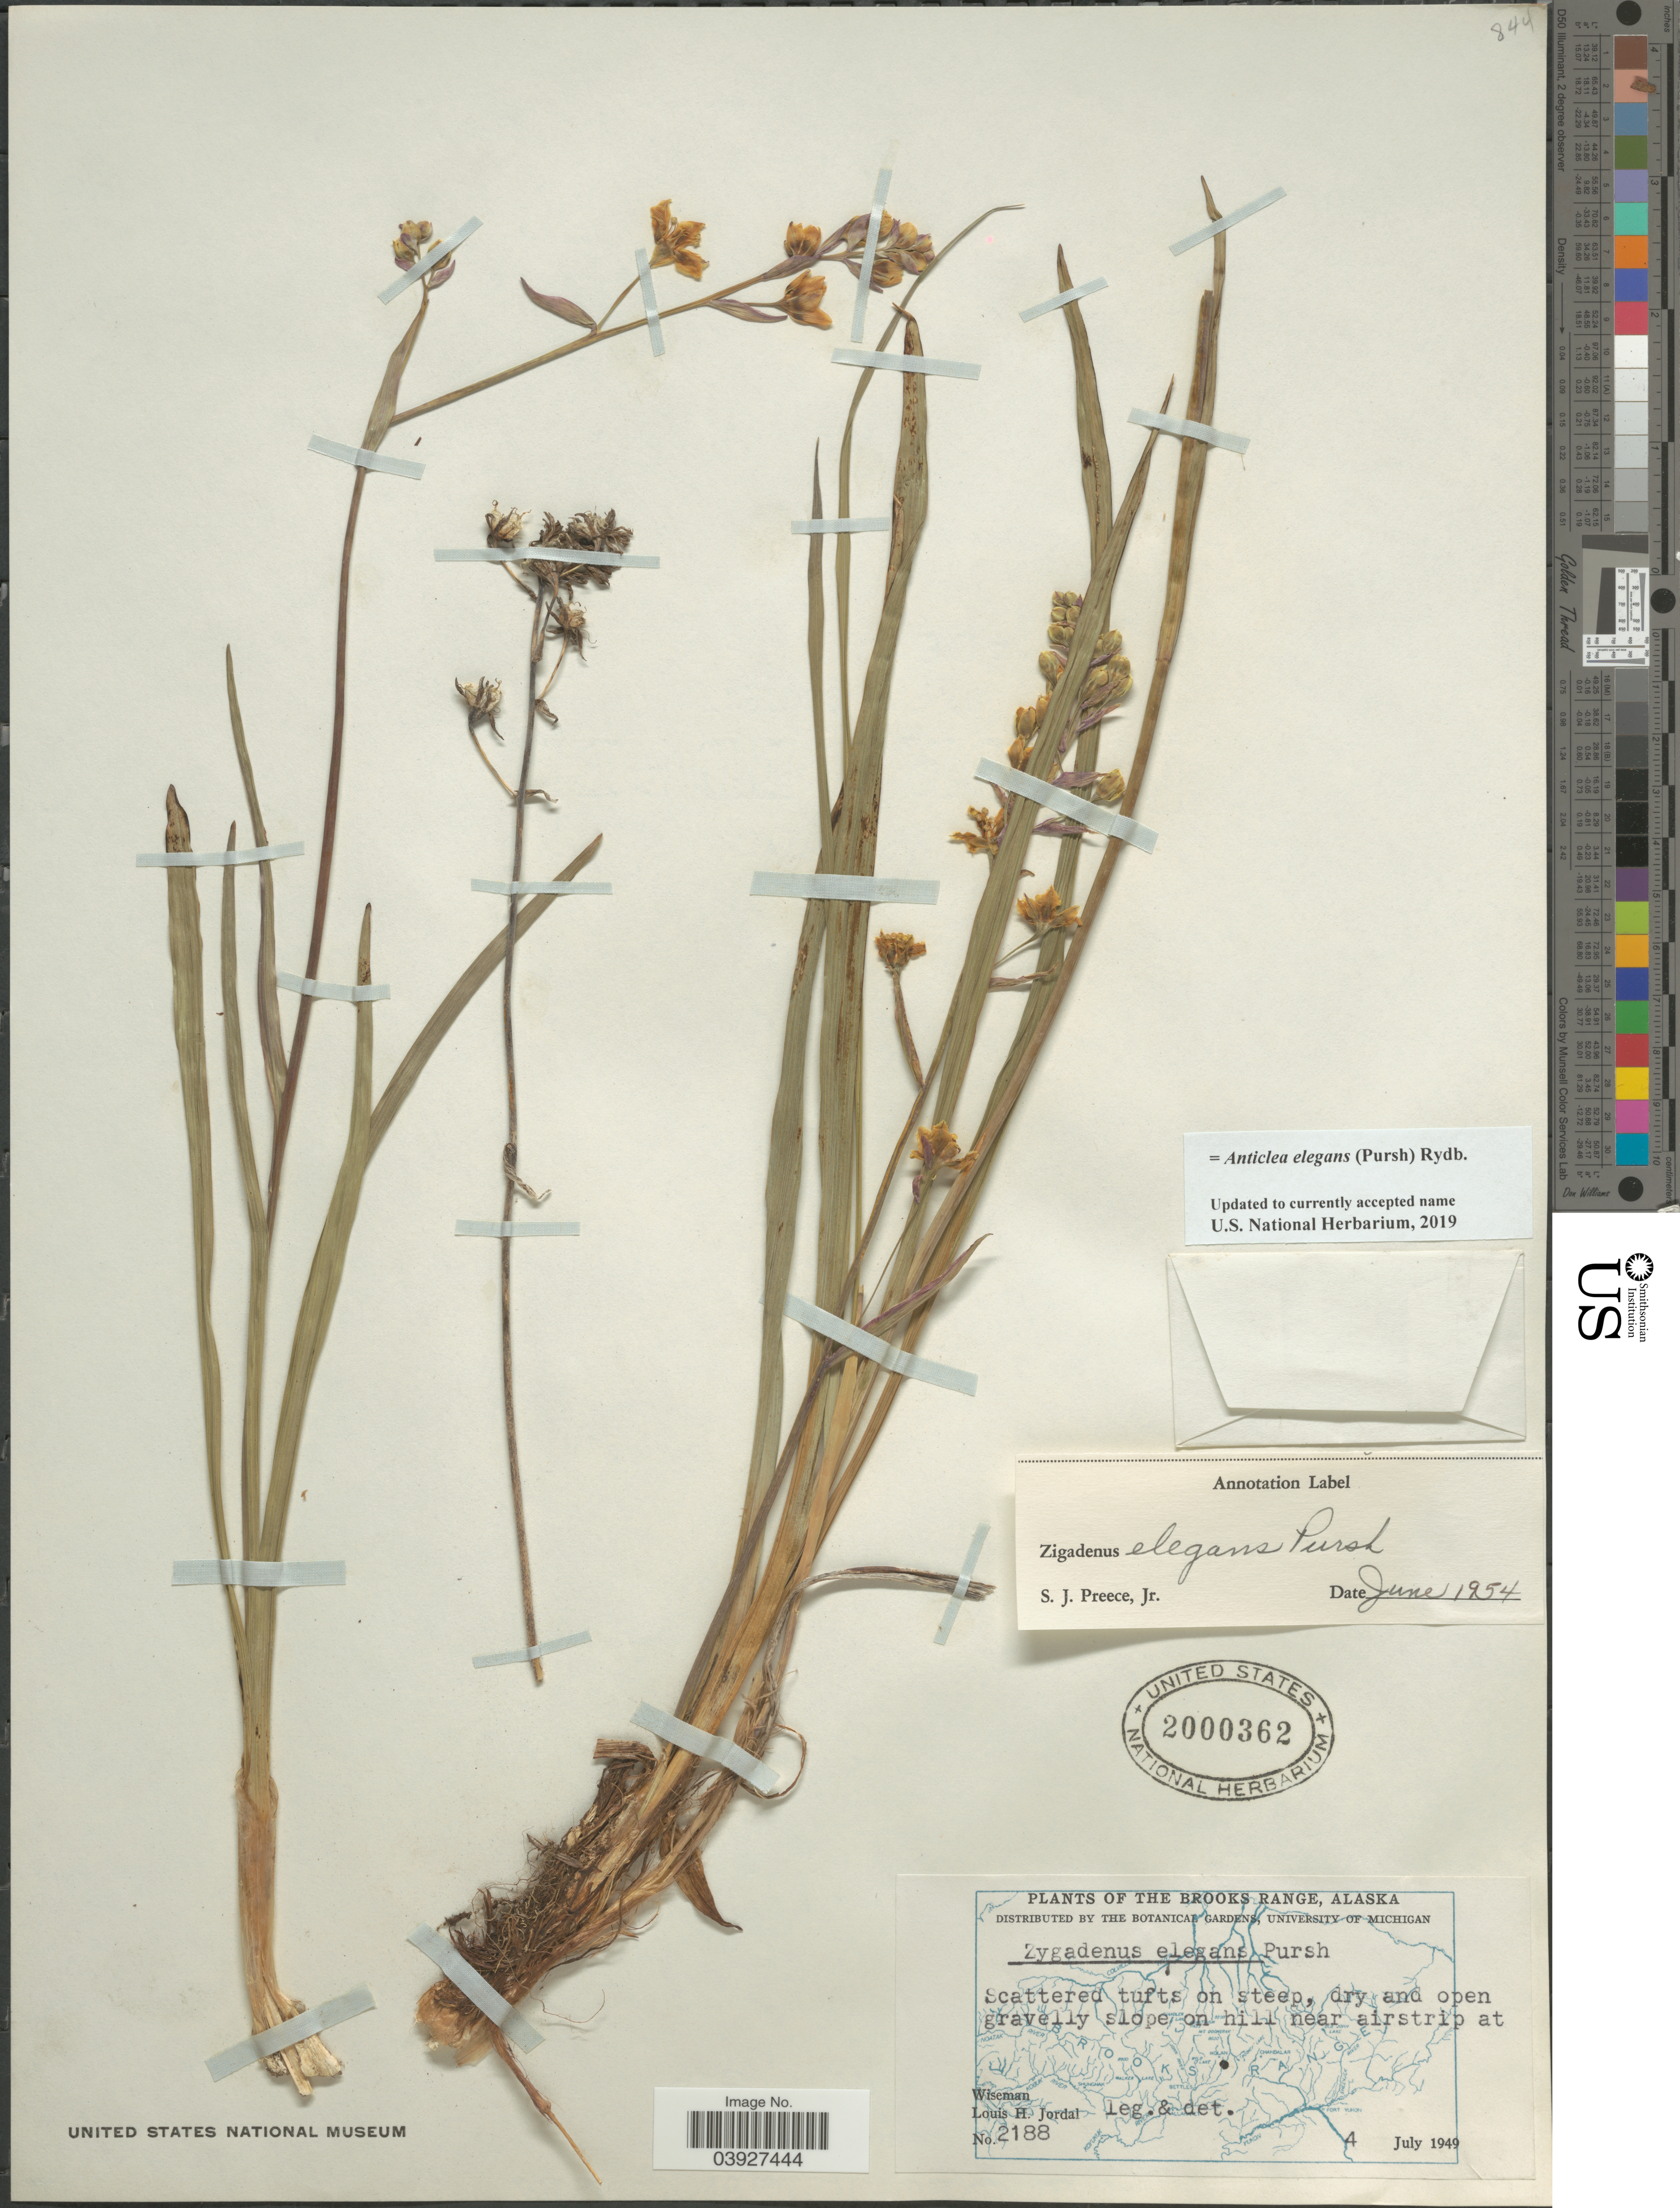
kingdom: Plantae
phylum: Tracheophyta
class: Liliopsida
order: Liliales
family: Melanthiaceae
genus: Anticlea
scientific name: Anticlea elegans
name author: (Pursh) Rydb.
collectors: L. Jordal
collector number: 2188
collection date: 1949-07-04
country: United States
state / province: Alaska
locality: Brooks Range. Scattered tufts on steep, dry and open gravelly slope on hill near airstrip at Wiseman.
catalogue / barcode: US 2000362